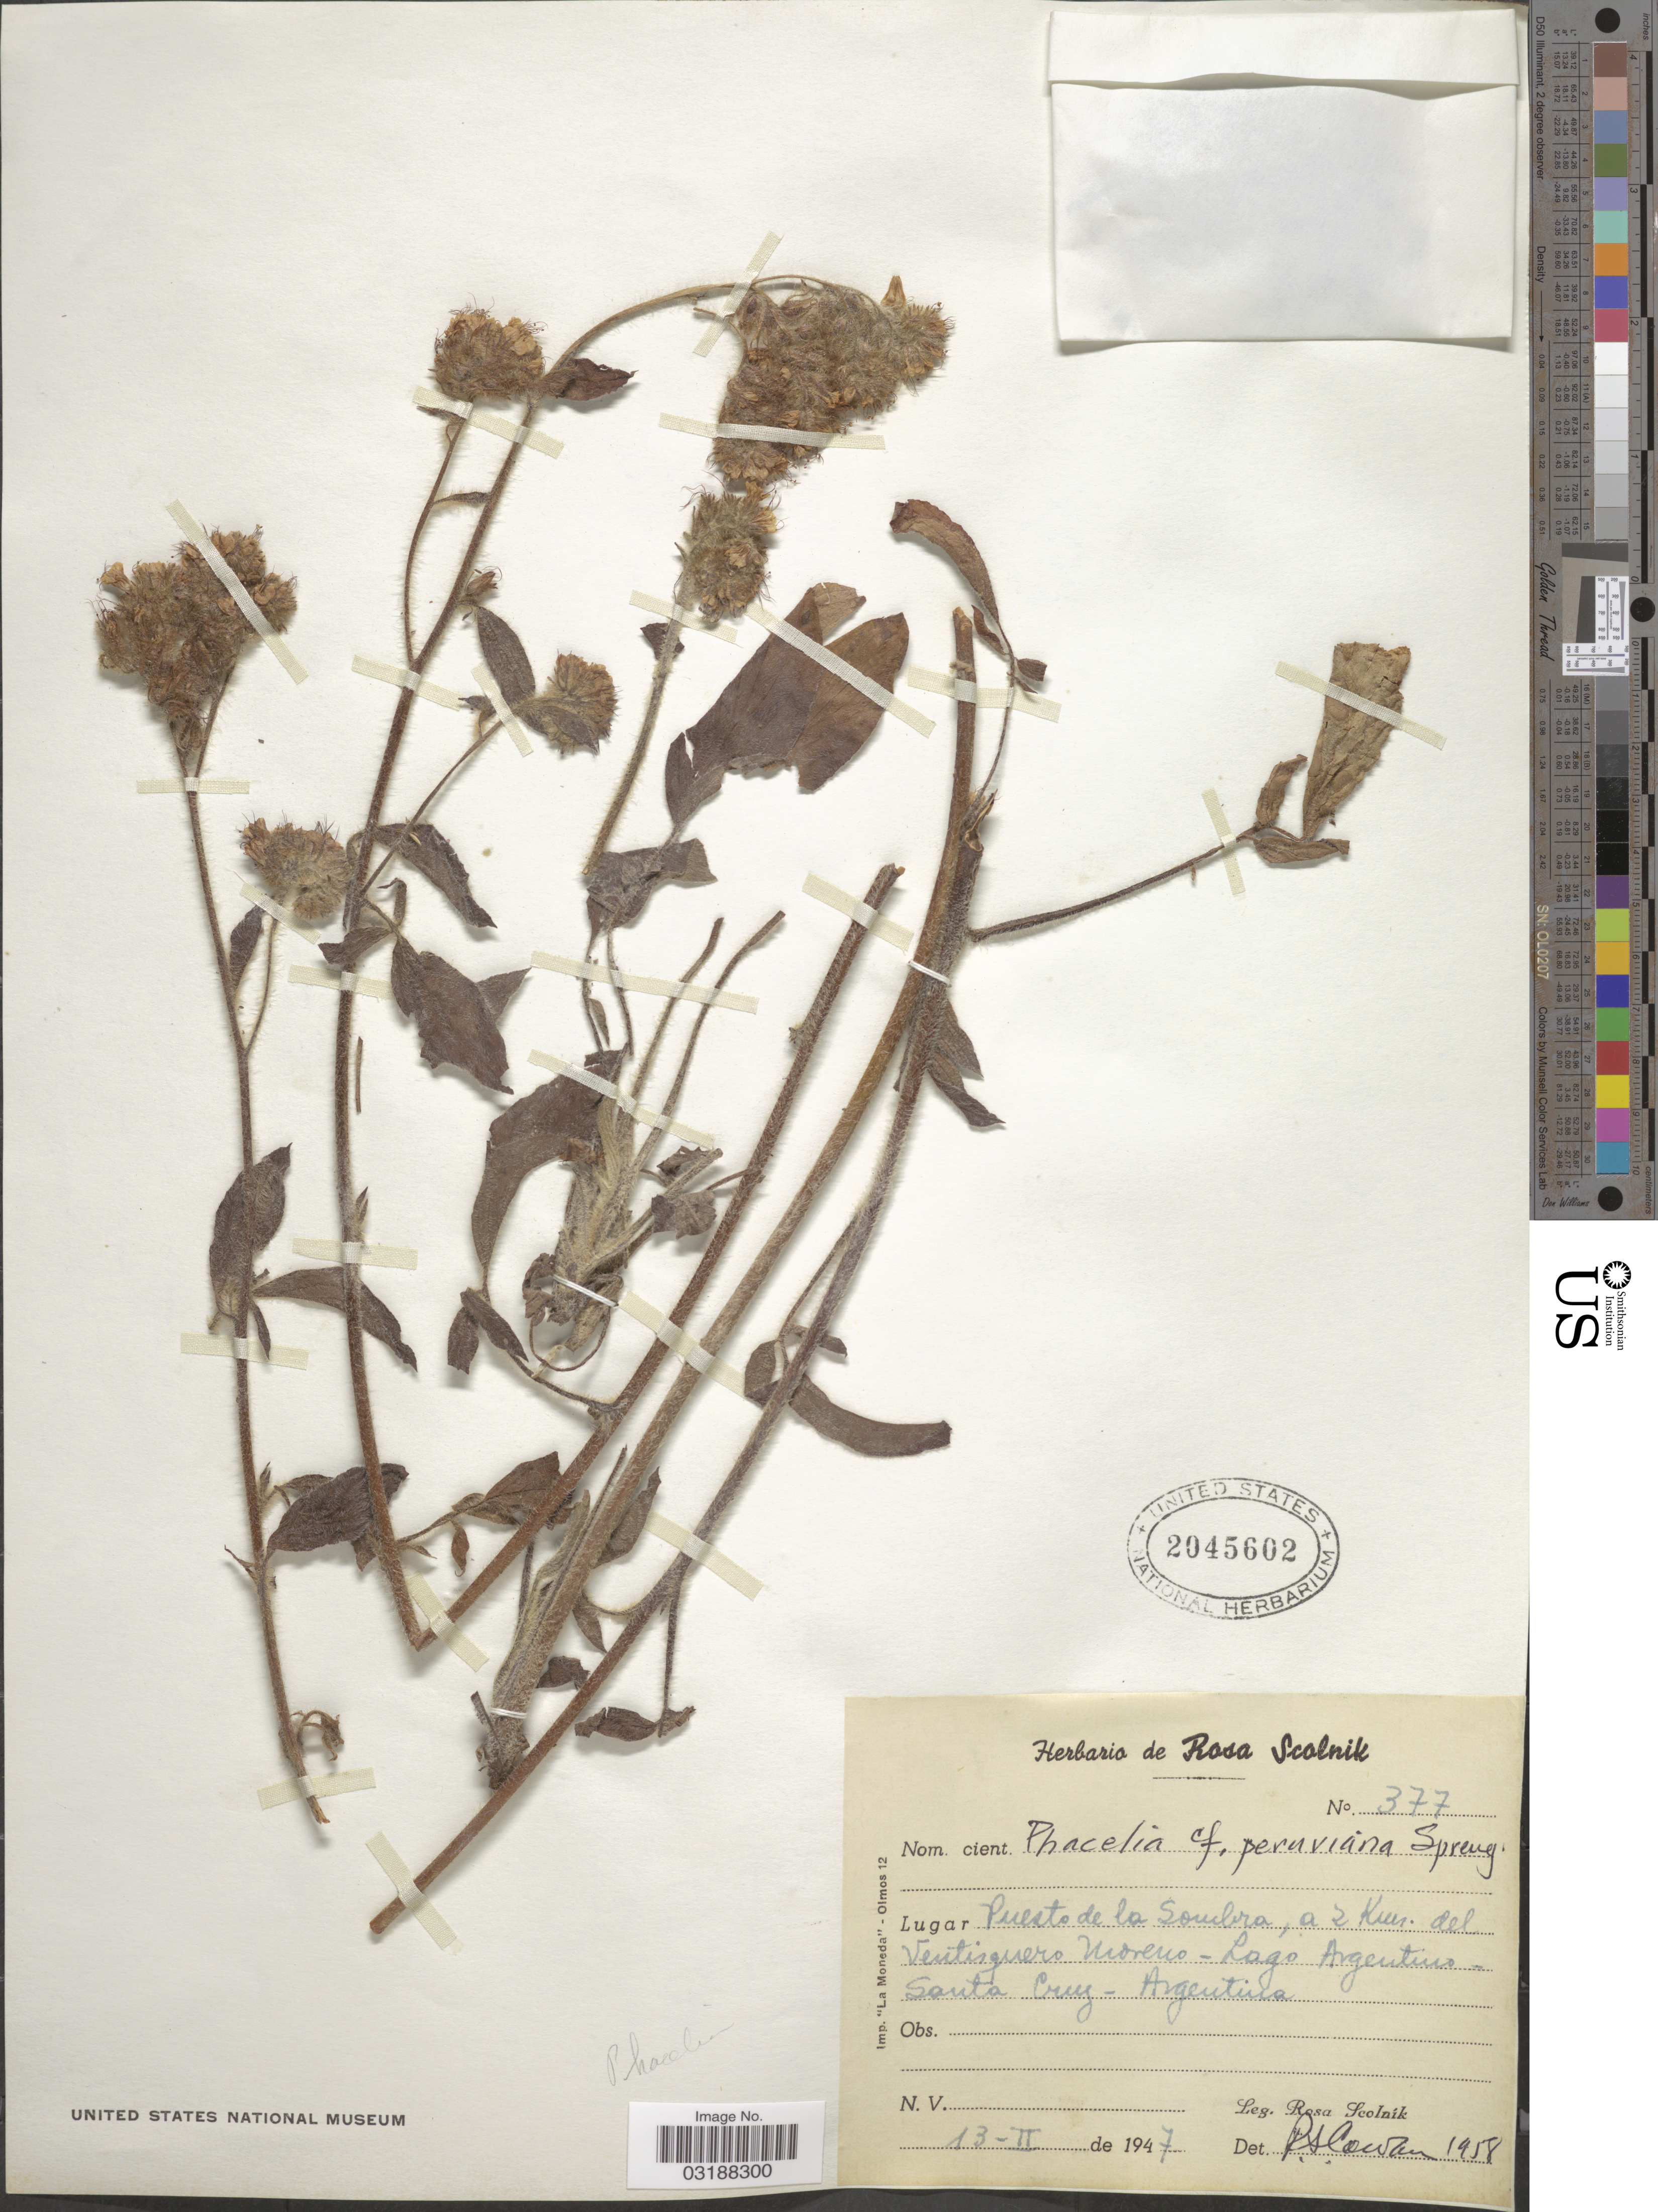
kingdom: Plantae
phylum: Tracheophyta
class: Magnoliopsida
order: Boraginales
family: Hydrophyllaceae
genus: Phacelia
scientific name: Phacelia peruviana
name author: Spreng.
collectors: R. Scolnik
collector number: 377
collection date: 1947-02-13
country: Argentina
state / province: Santa Cruz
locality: Puesto de la Sombra, a 2 Km. del Ventisguero Moreno - Lago Argentino - Santa Cruz.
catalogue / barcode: US 2045602